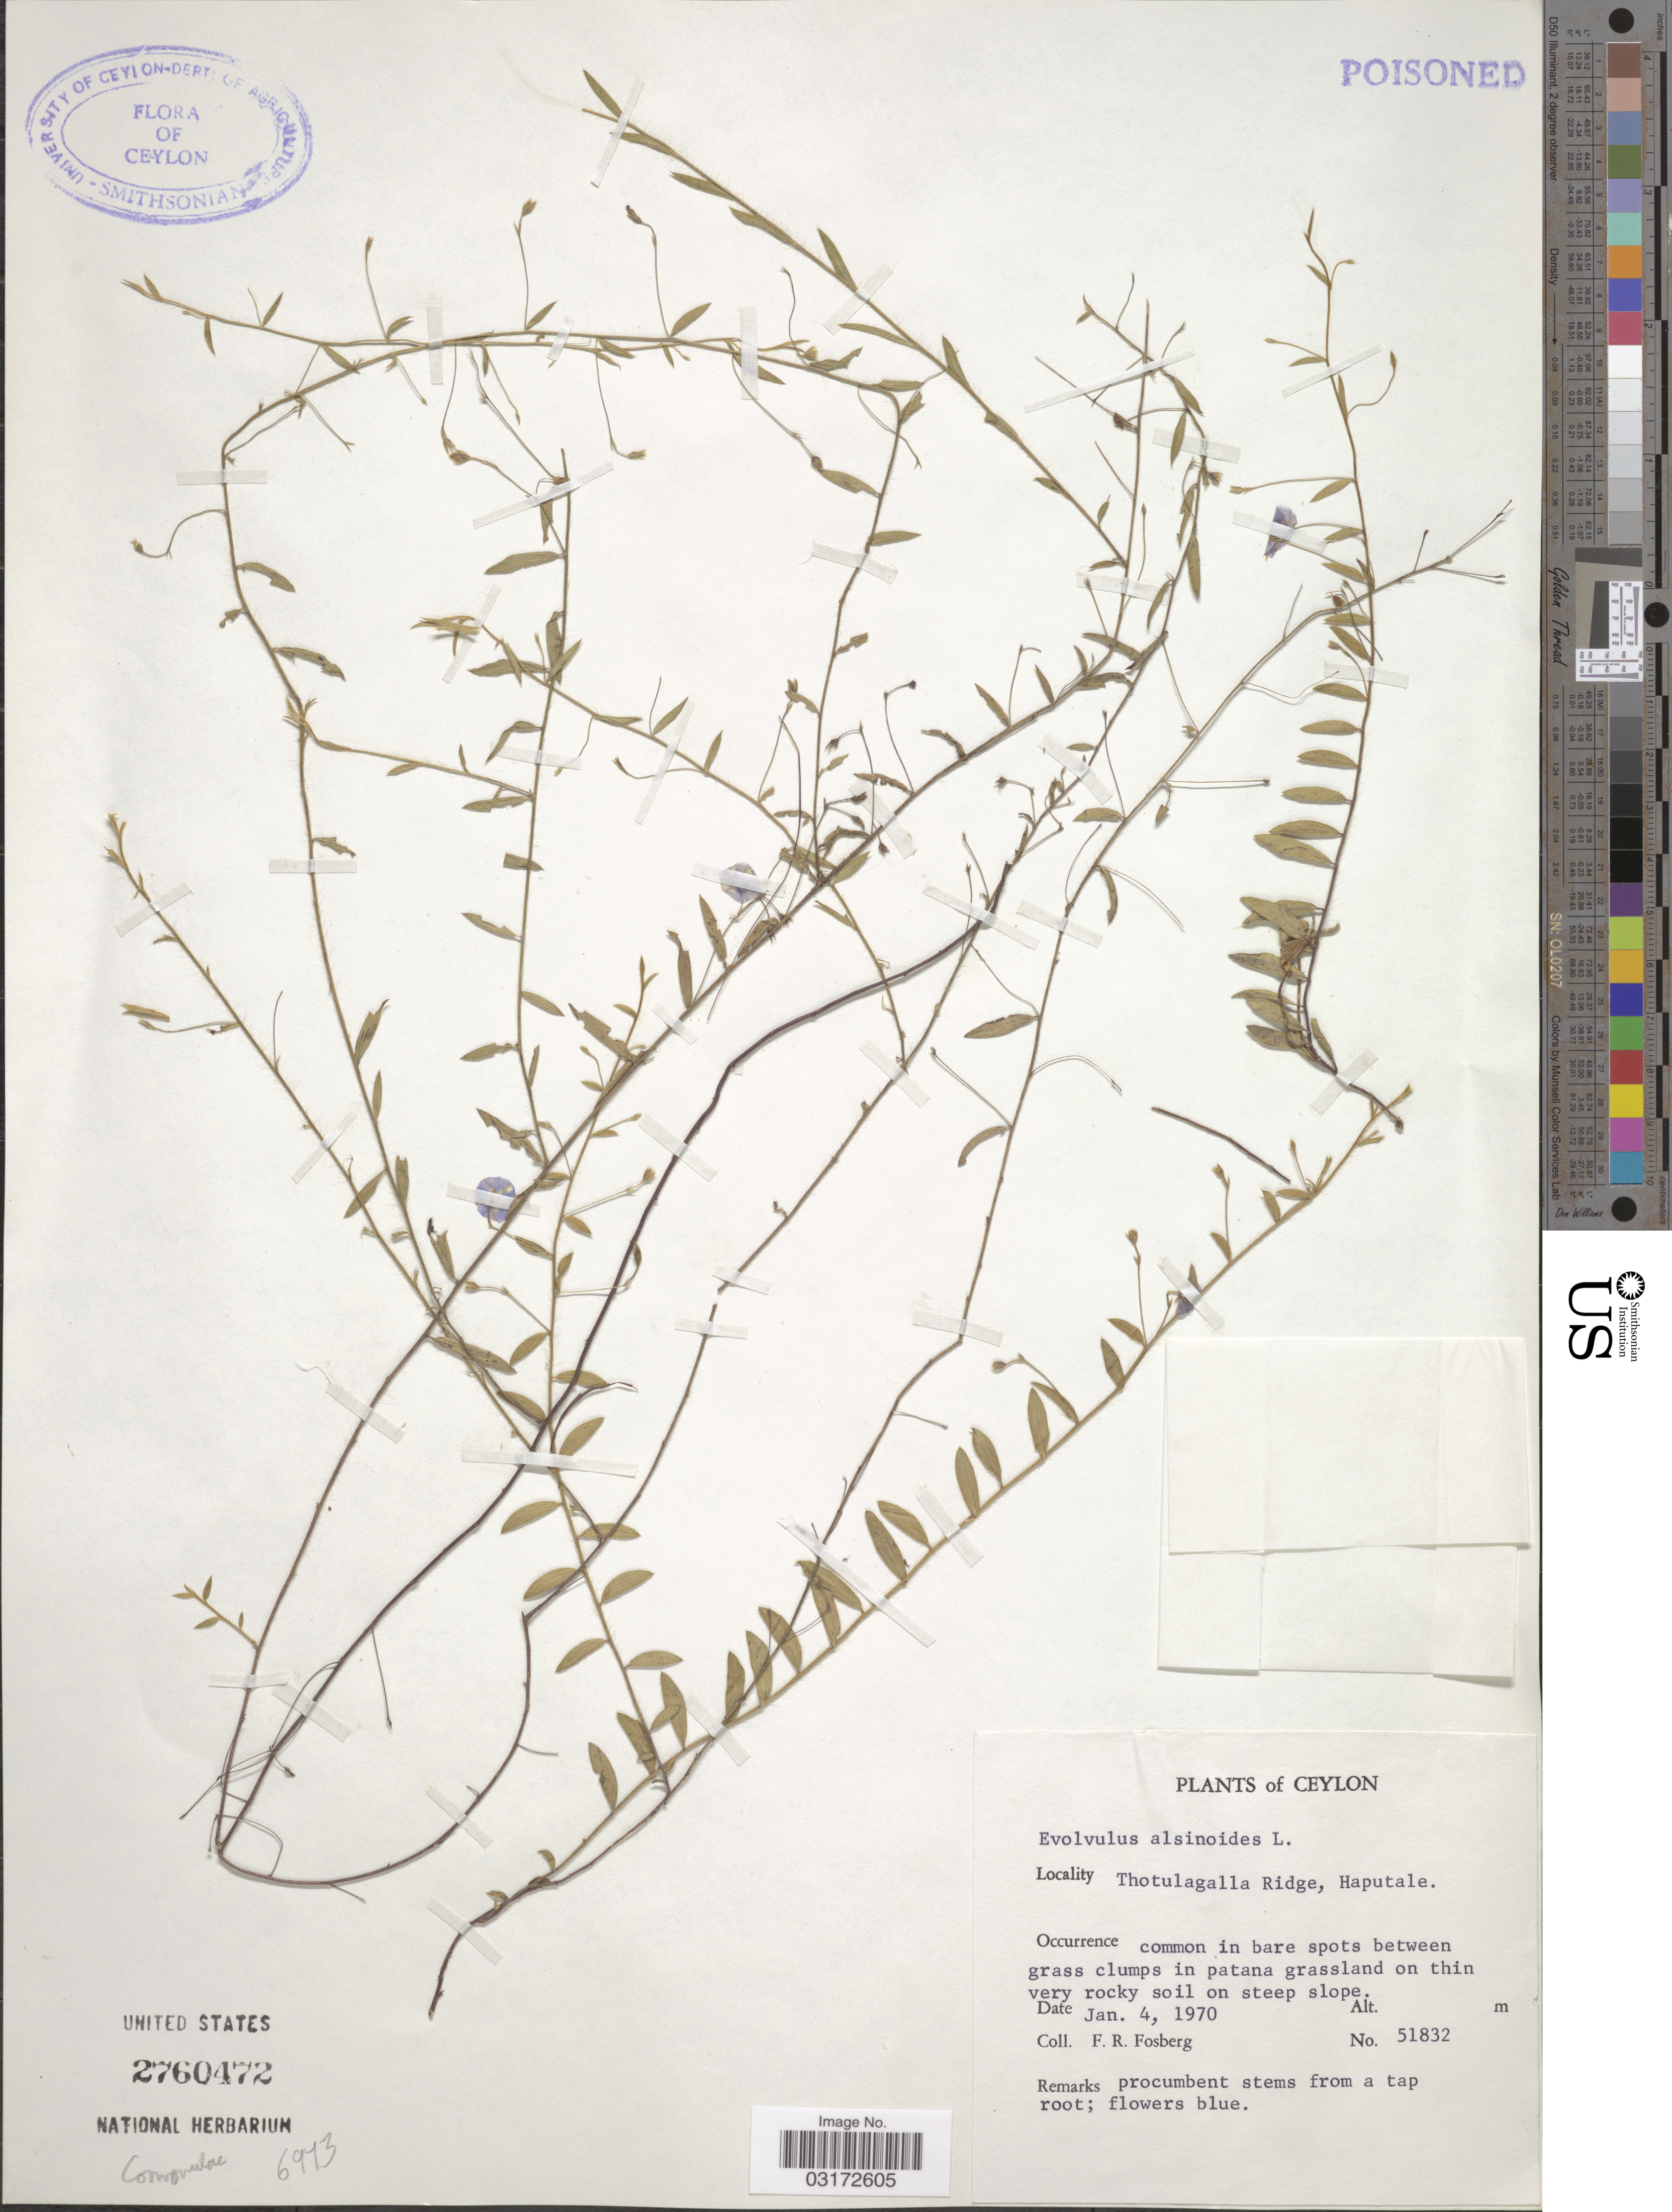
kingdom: Plantae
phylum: Tracheophyta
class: Magnoliopsida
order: Solanales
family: Convolvulaceae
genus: Evolvulus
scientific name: Evolvulus alsinoides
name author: (L.) L.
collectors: F. R. Fosberg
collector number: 51832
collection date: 1970-01-04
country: Sri Lanka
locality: Ceylon. Thotulagalla Ridge, Haputale.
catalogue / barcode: US 2760472